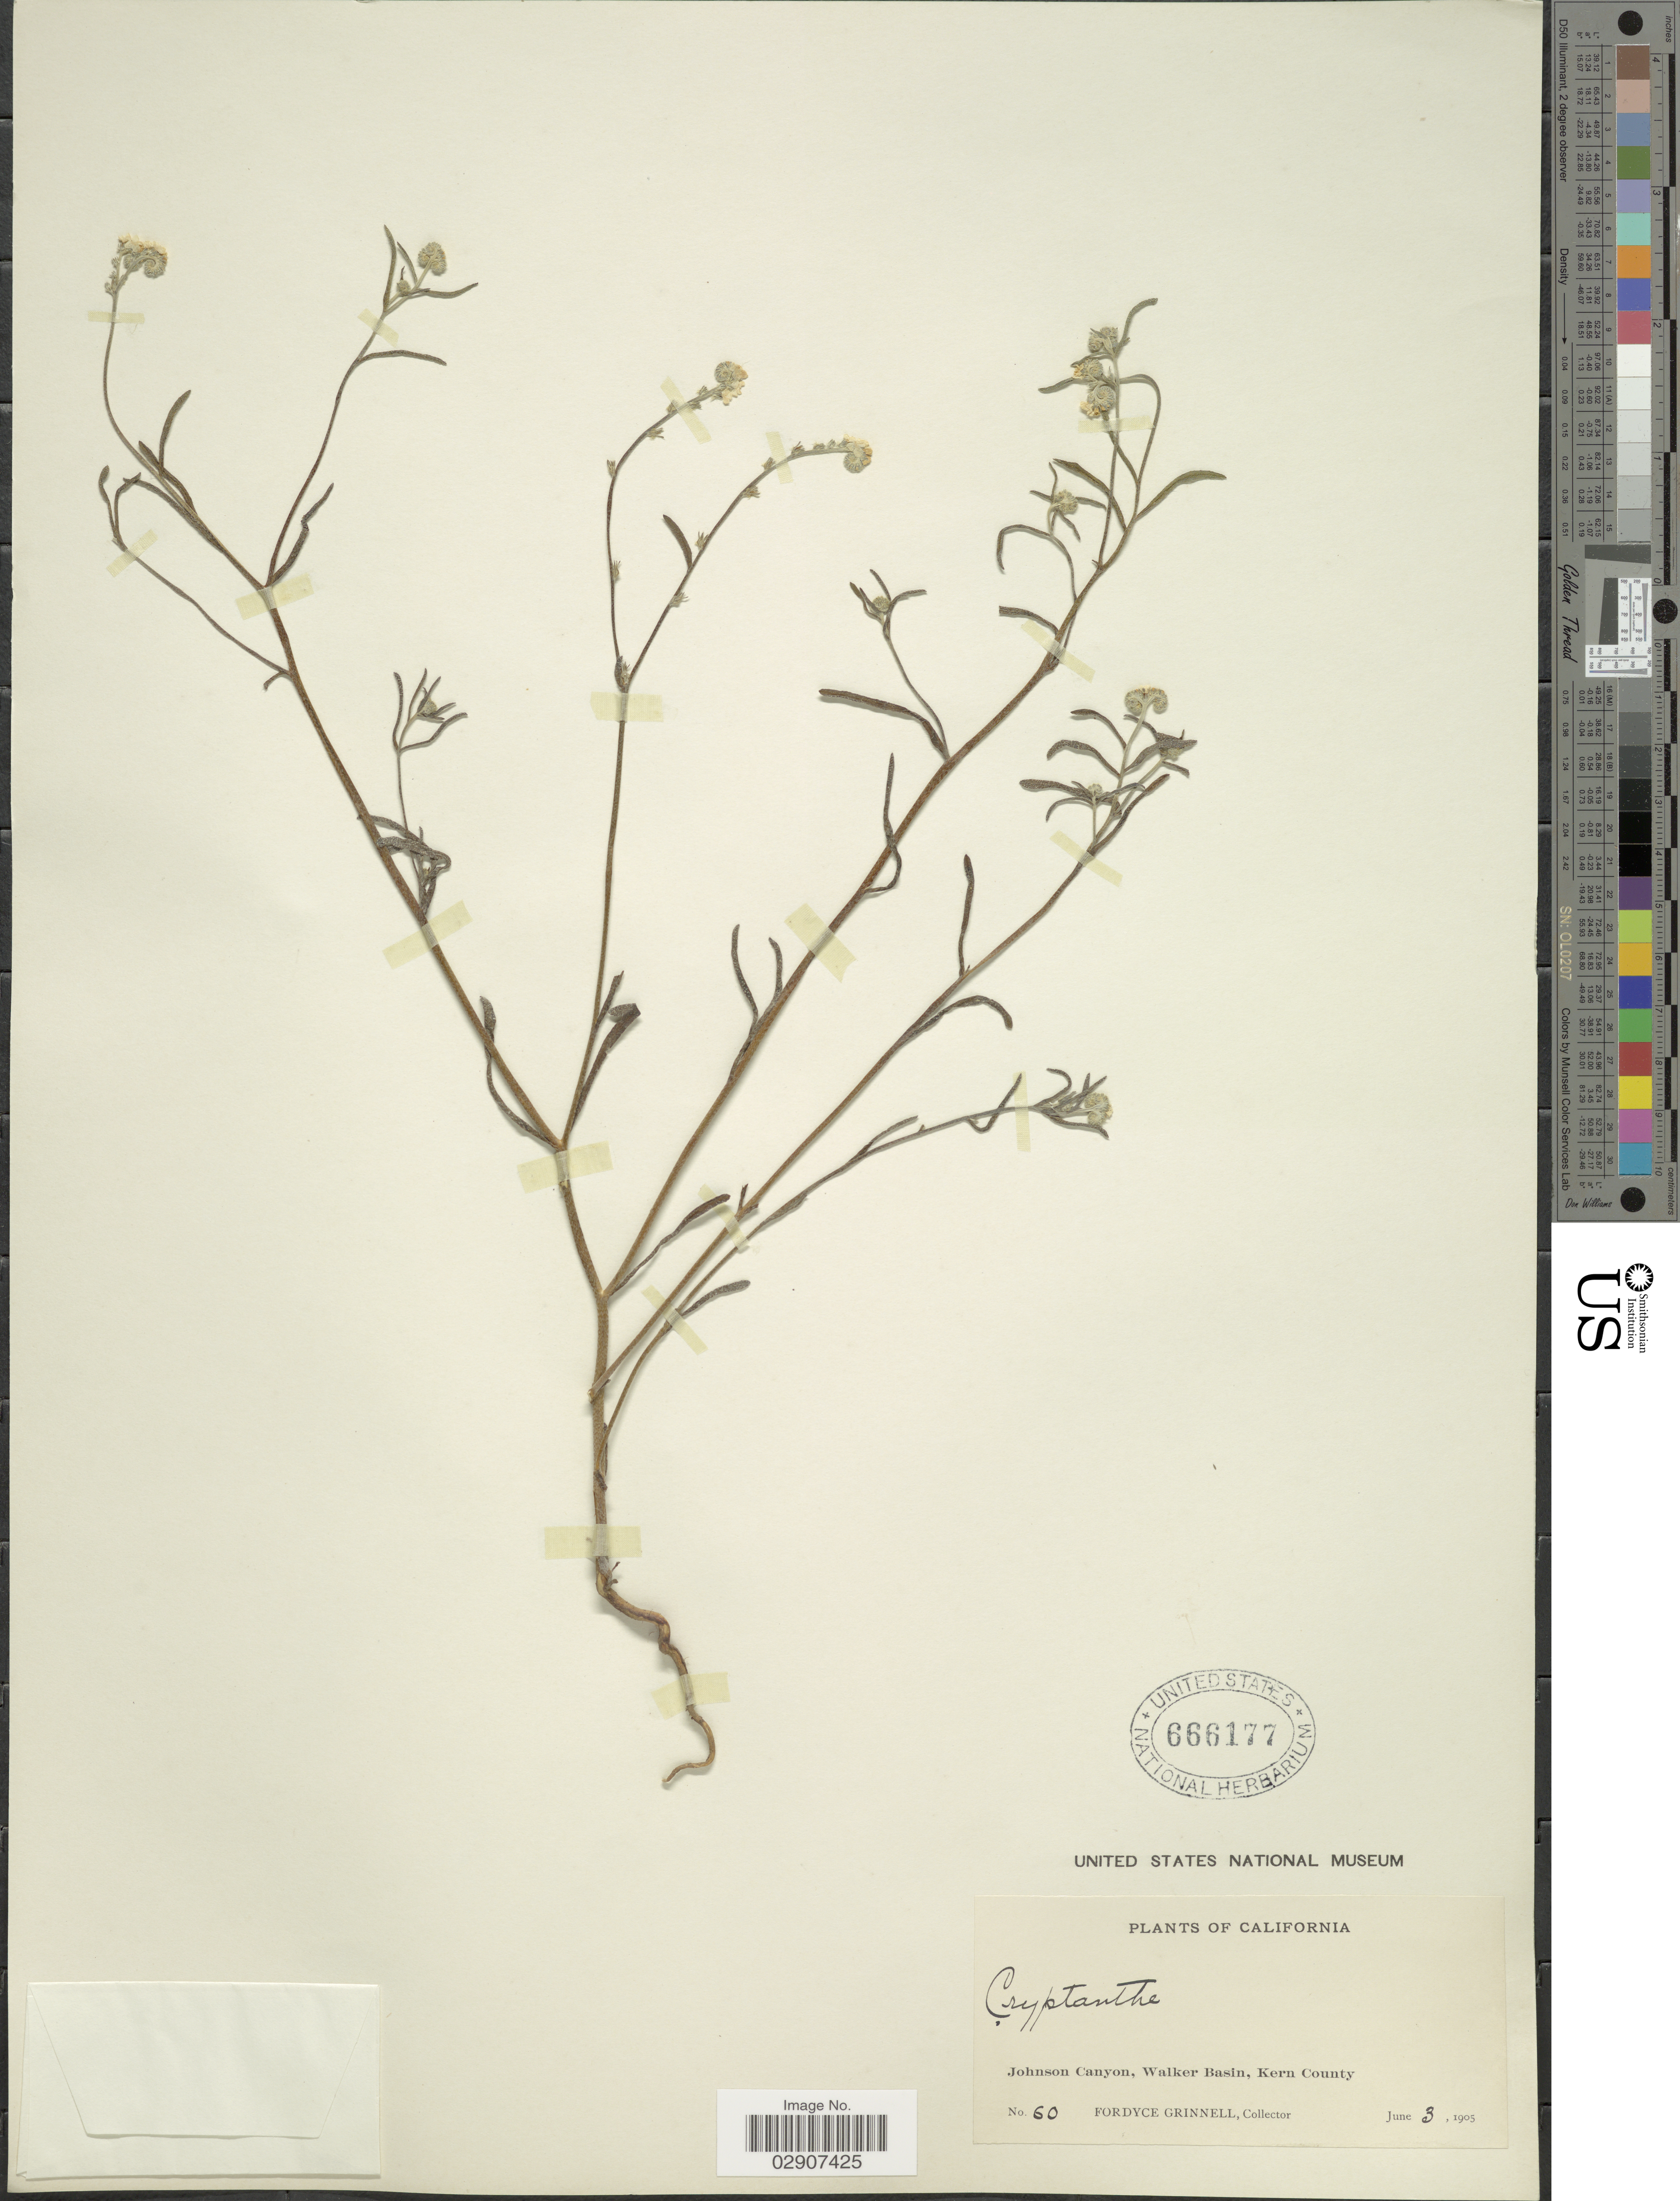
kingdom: Plantae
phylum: Tracheophyta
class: Magnoliopsida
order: Boraginales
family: Boraginaceae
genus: Cryptantha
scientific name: Cryptantha flaccida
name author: (Douglas ex Lehm.) Greene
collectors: F. Grinnell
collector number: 60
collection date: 1905-06-03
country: United States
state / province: California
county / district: Kern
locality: Johnson Canyon, Walker Basin, Kern County.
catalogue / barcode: US 666177